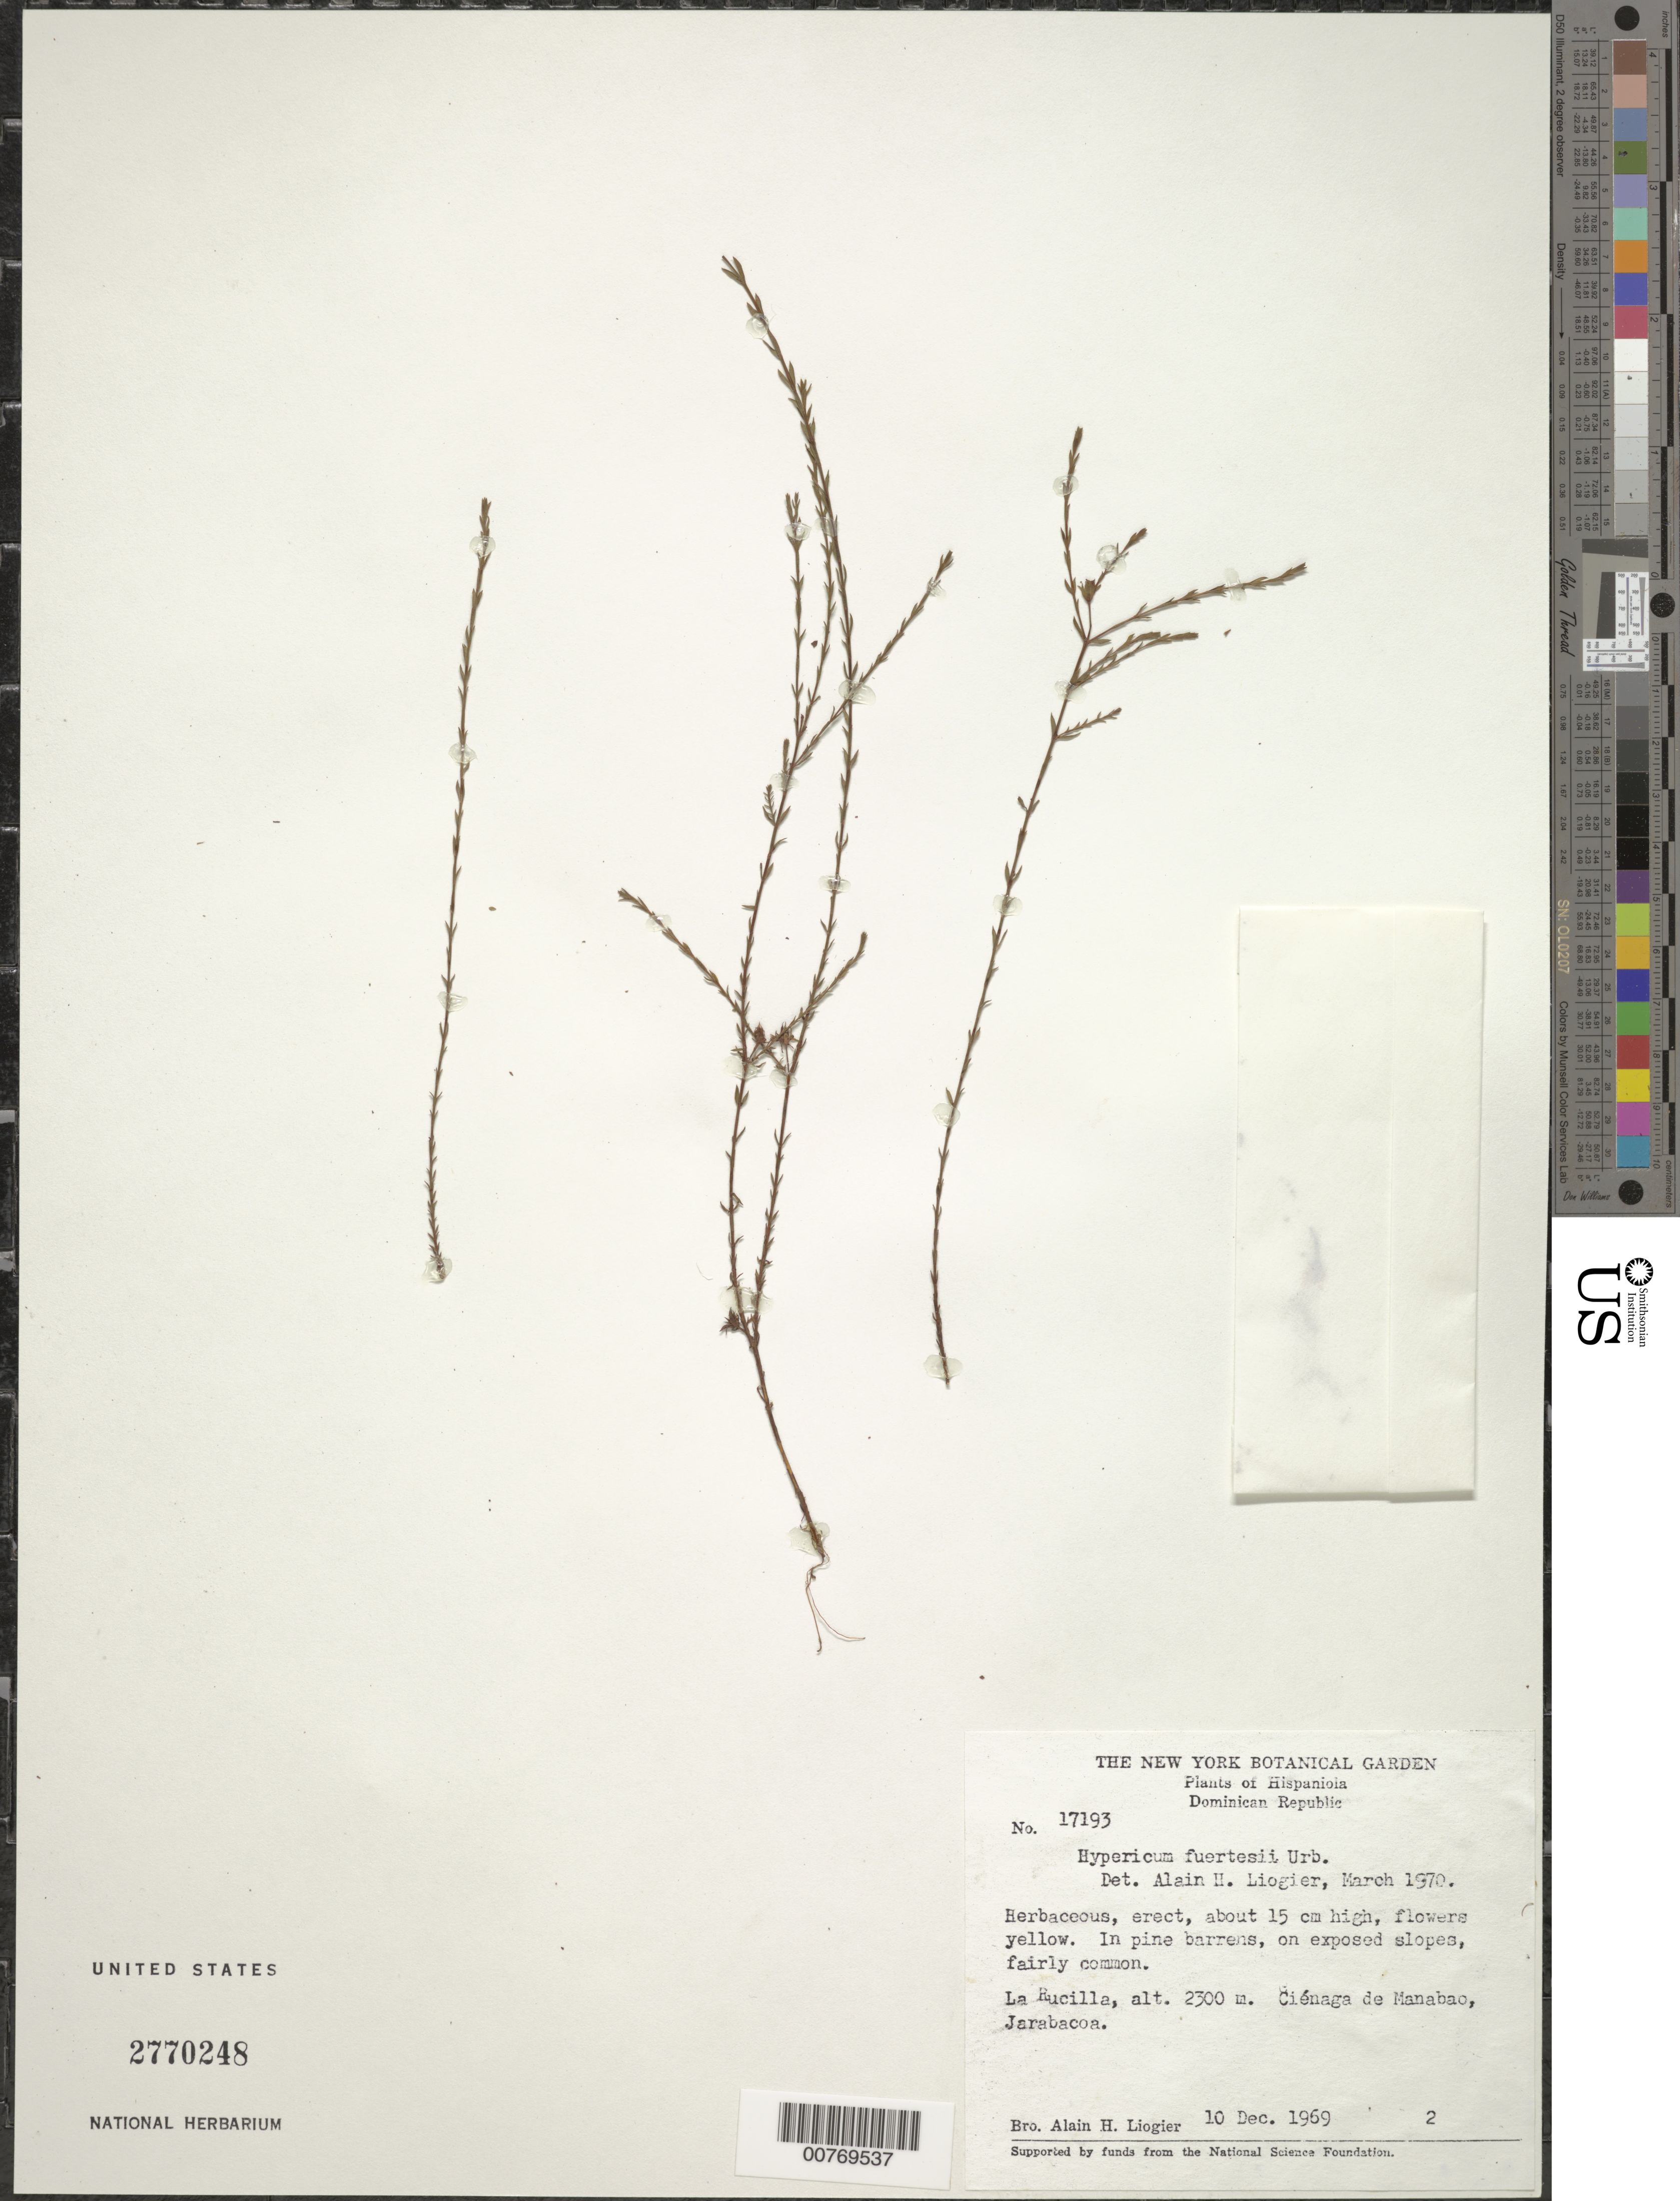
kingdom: Plantae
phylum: Tracheophyta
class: Magnoliopsida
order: Malpighiales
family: Hypericaceae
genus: Hypericum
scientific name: Hypericum fuertesii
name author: Urb.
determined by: Liogier, Alain H.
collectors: A. H. Liogier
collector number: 17193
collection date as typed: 10 Dec 1969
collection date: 1969-12-10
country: Dominican Republic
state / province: La Vega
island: Hispaniola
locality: La Rucilla, Ciénaga de Manabao, Jarabacoa.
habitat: Pine barrens, on exposed slopes, fairly common.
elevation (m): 2300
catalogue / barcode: US 2770248